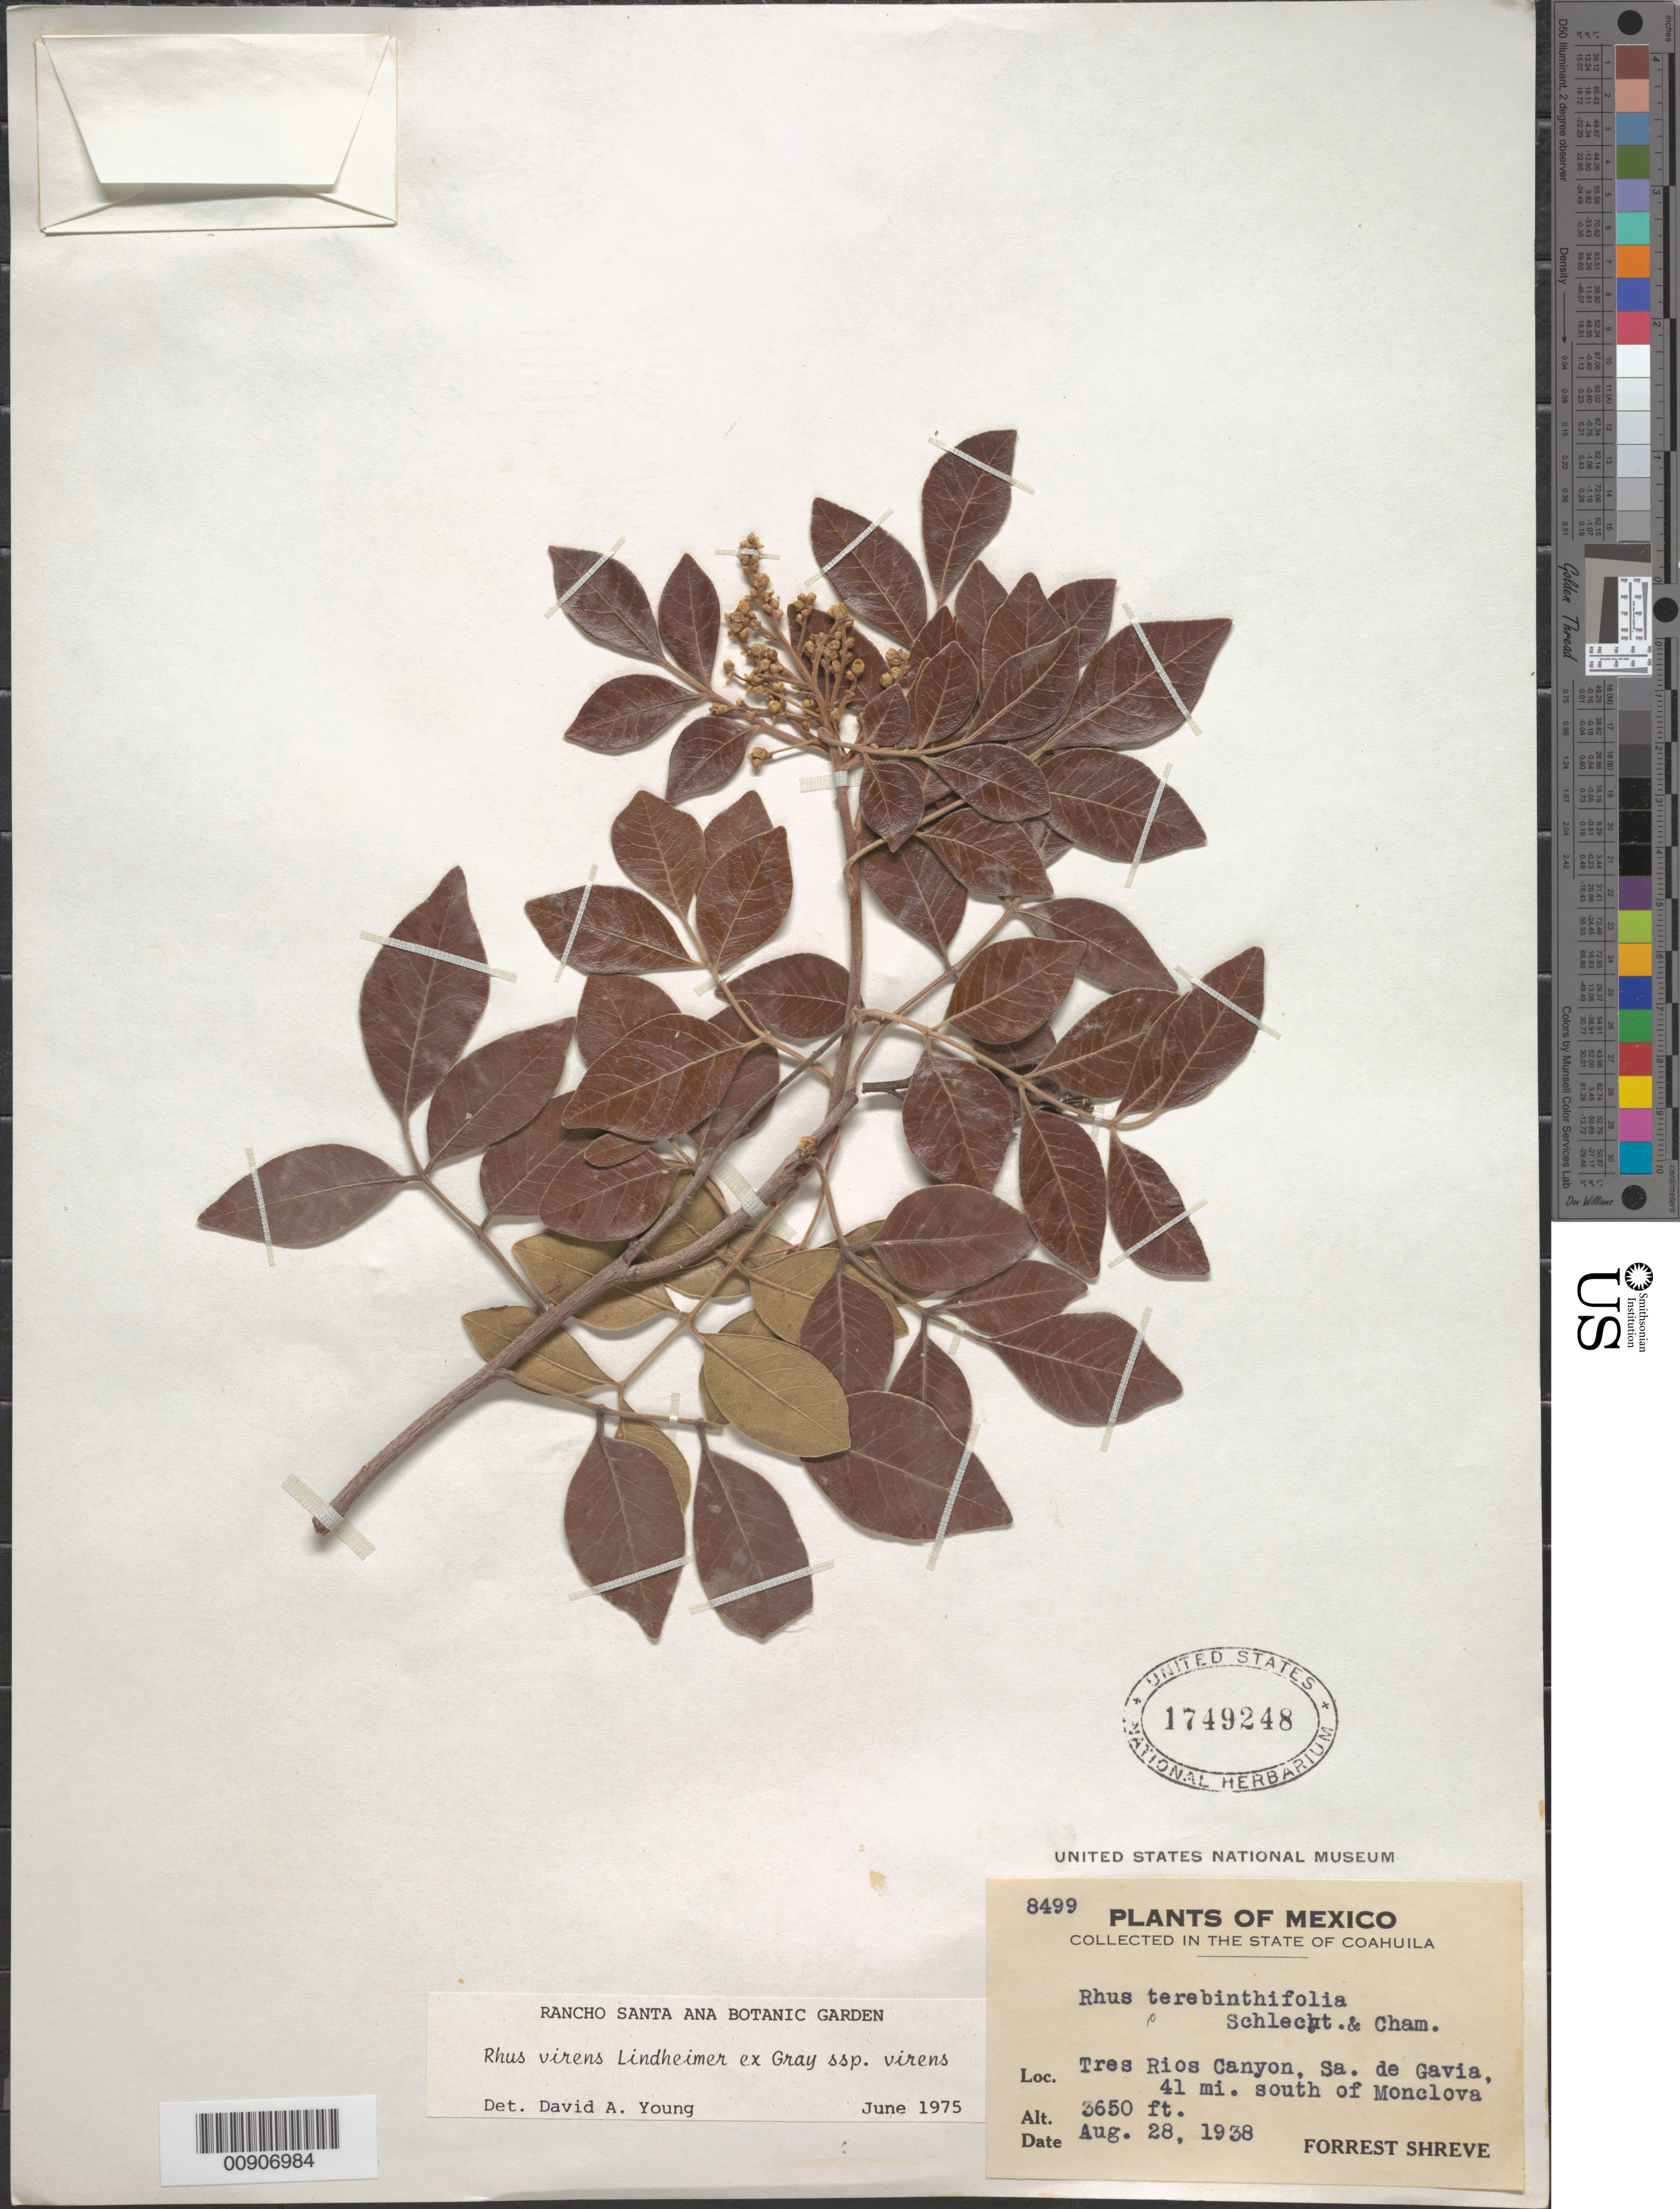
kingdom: Plantae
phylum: Tracheophyta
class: Magnoliopsida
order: Sapindales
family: Anacardiaceae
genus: Rhus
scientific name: Rhus virens subsp. virens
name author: Lindh. ex A. Gray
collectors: F. Shreve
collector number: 8499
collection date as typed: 28 Aug 1938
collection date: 1938-08-28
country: Mexico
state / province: Coahuila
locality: Tres Ríos Canyon, Sa. de Gavia, 41 mi. south of Monclova, Coahuila.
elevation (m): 1113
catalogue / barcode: US 1749248